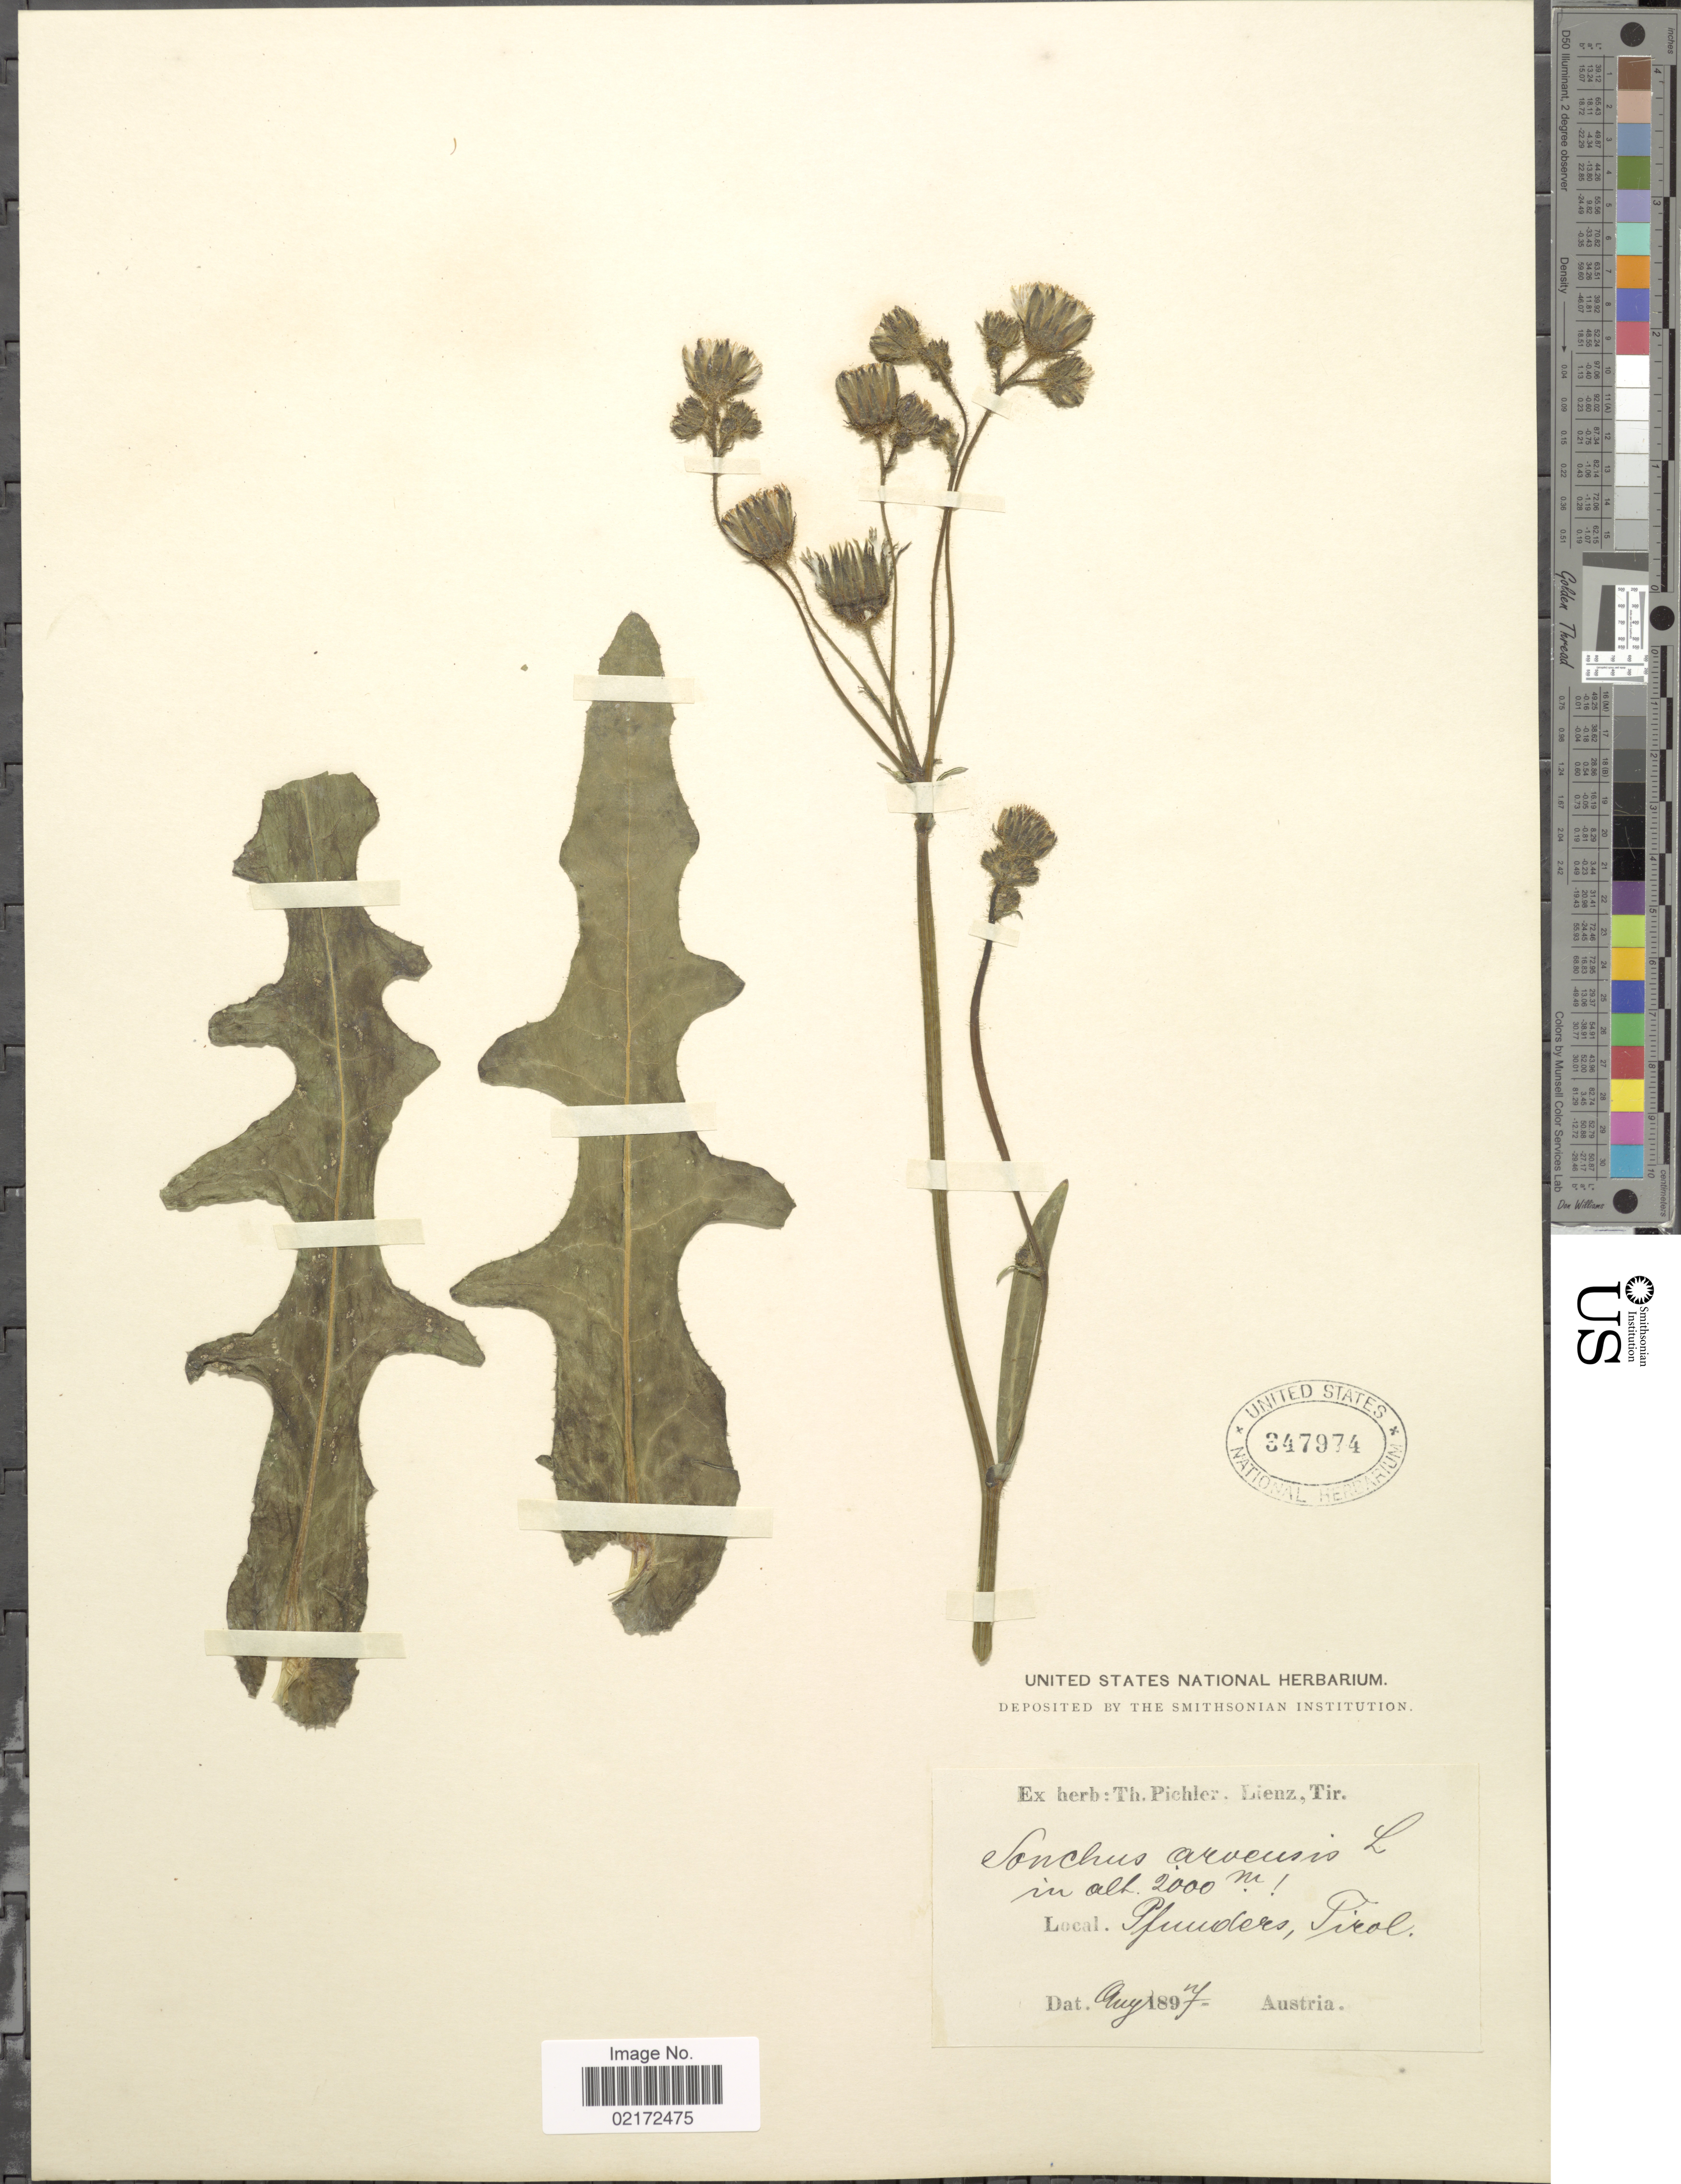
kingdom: Plantae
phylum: Tracheophyta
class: Magnoliopsida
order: Asterales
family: Asteraceae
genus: Sonchus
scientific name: Sonchus arvensis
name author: L.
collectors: ex herb. T. Pichler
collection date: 1897-08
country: Italy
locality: Pfunders, Tirol.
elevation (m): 200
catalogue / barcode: US 347974